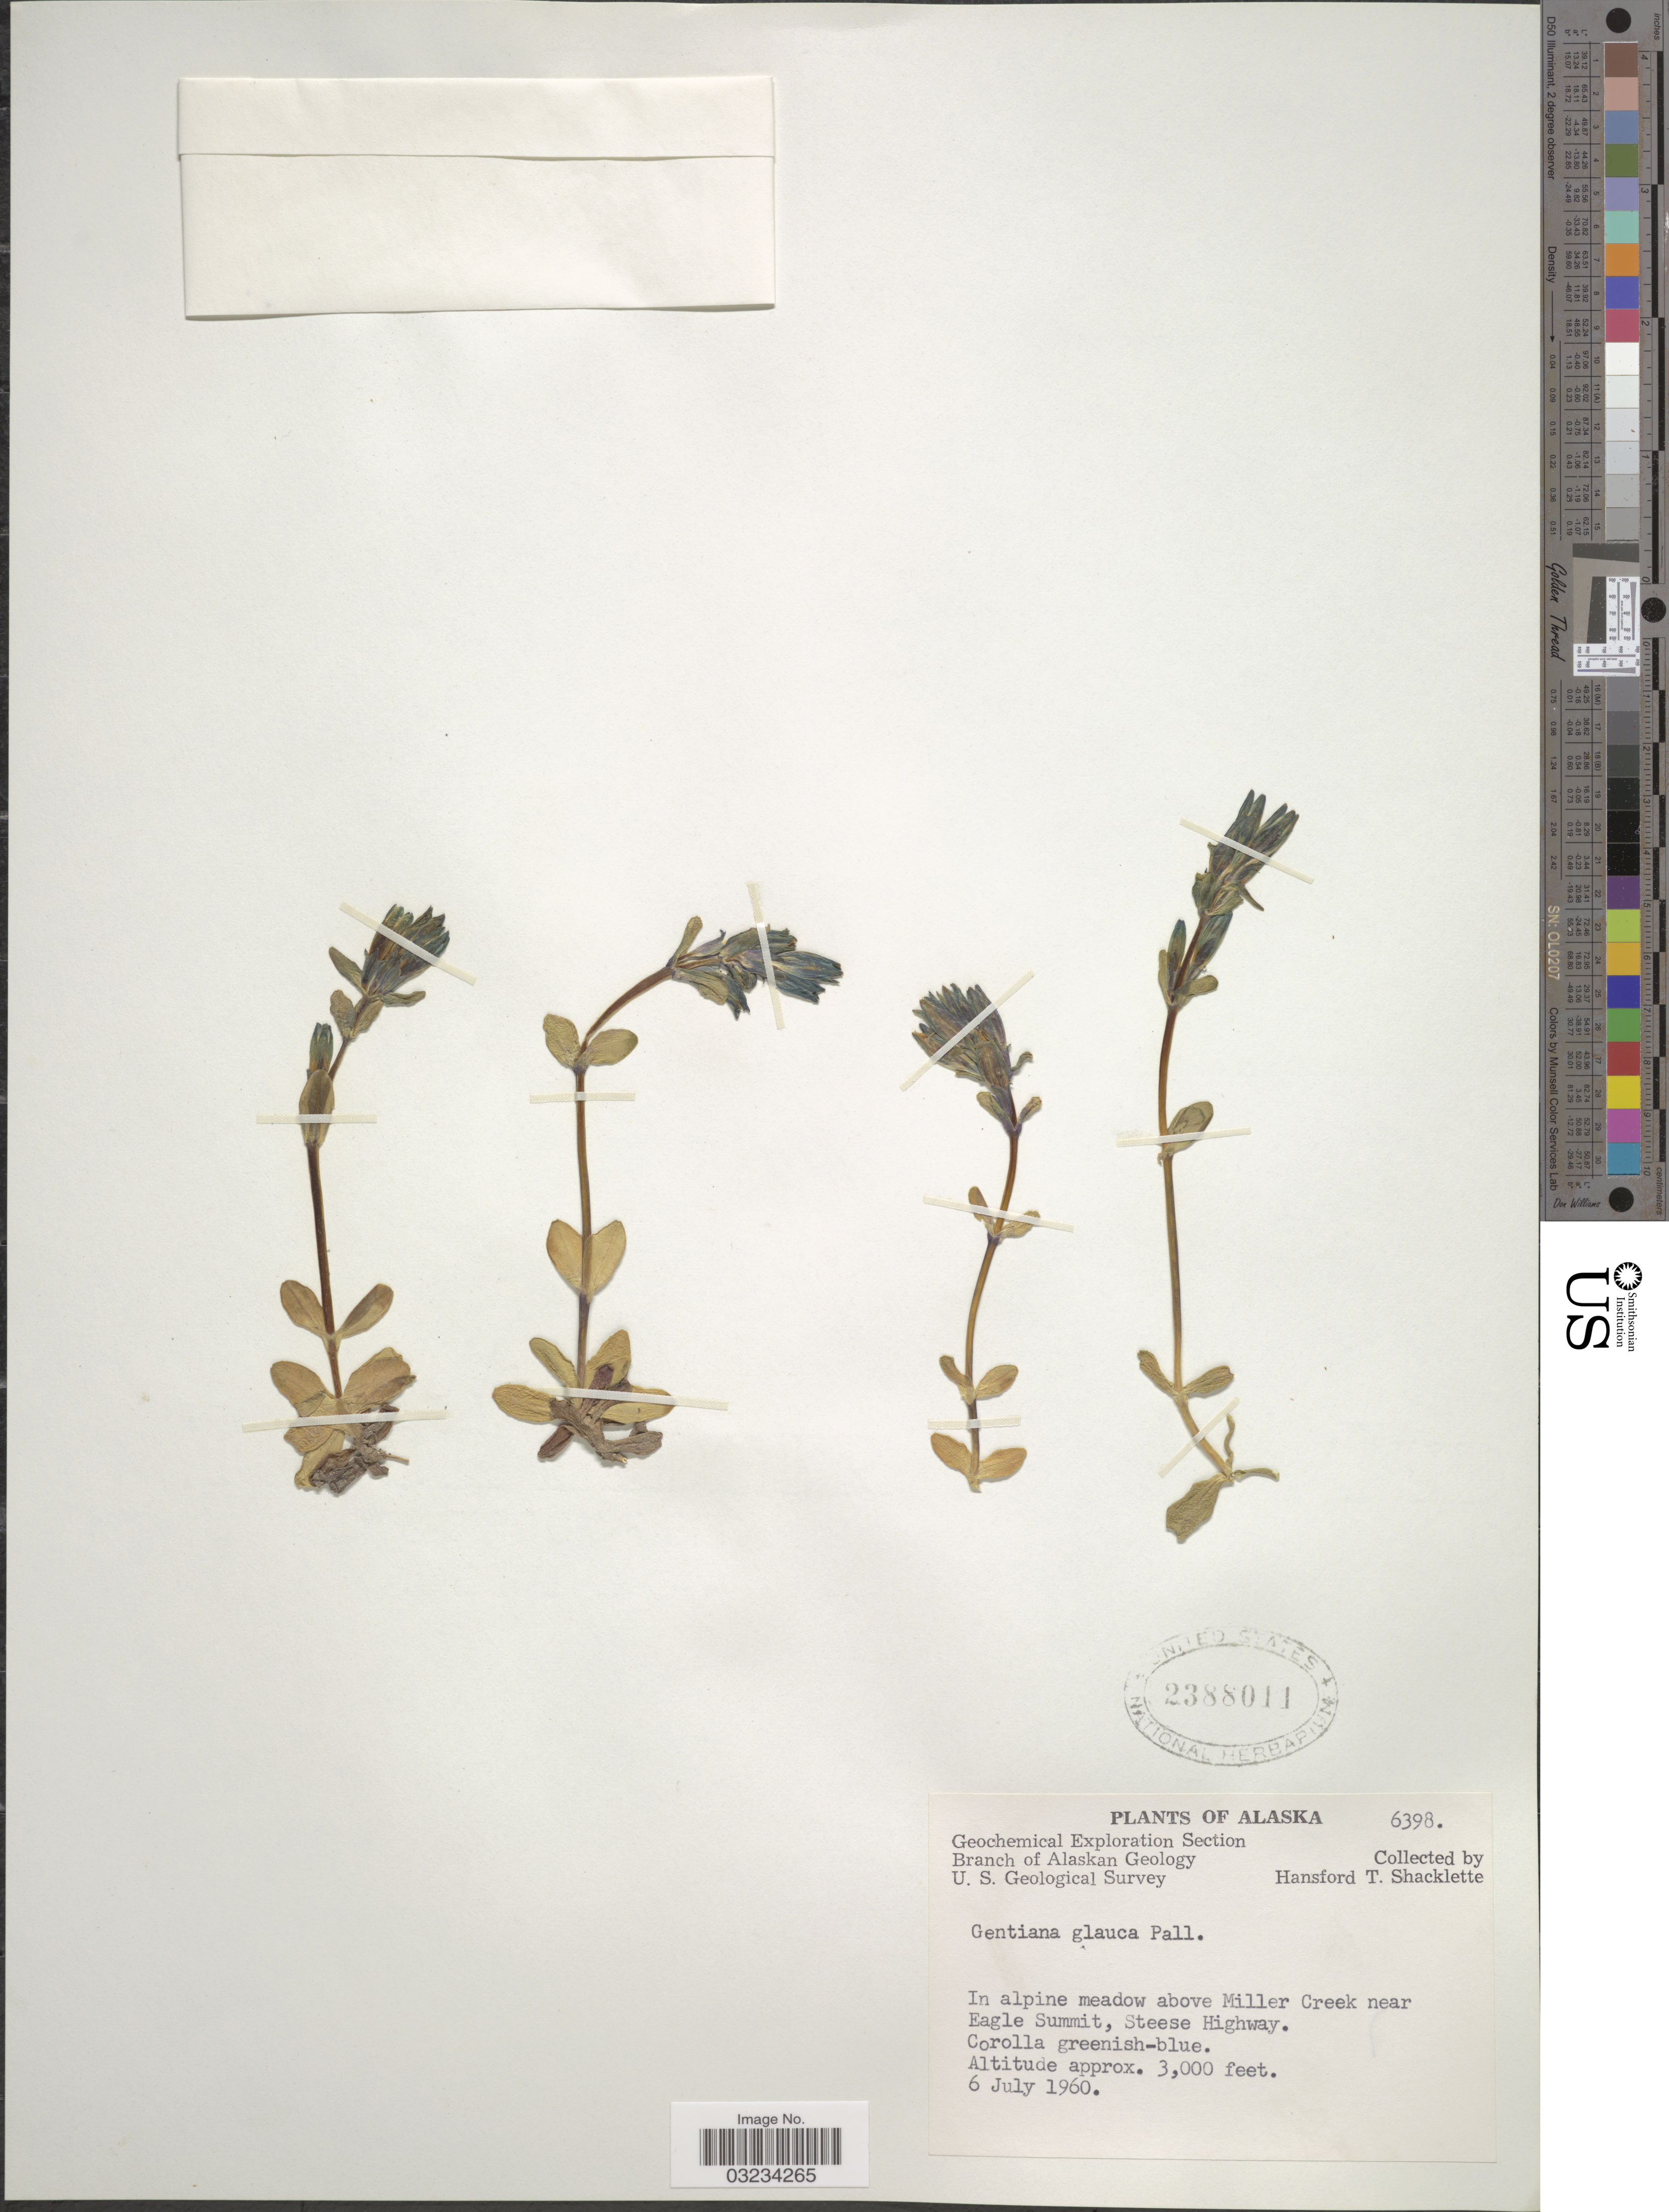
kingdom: Plantae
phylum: Tracheophyta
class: Magnoliopsida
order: Gentianales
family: Gentianaceae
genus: Gentiana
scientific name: Gentiana glauca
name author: Pall.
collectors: H. Shacklette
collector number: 6398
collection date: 1960-07-06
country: United States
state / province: Alaska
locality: Above Miller Creek near Eagle Summit, Steese Highway.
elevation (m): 914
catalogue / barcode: US 2388011